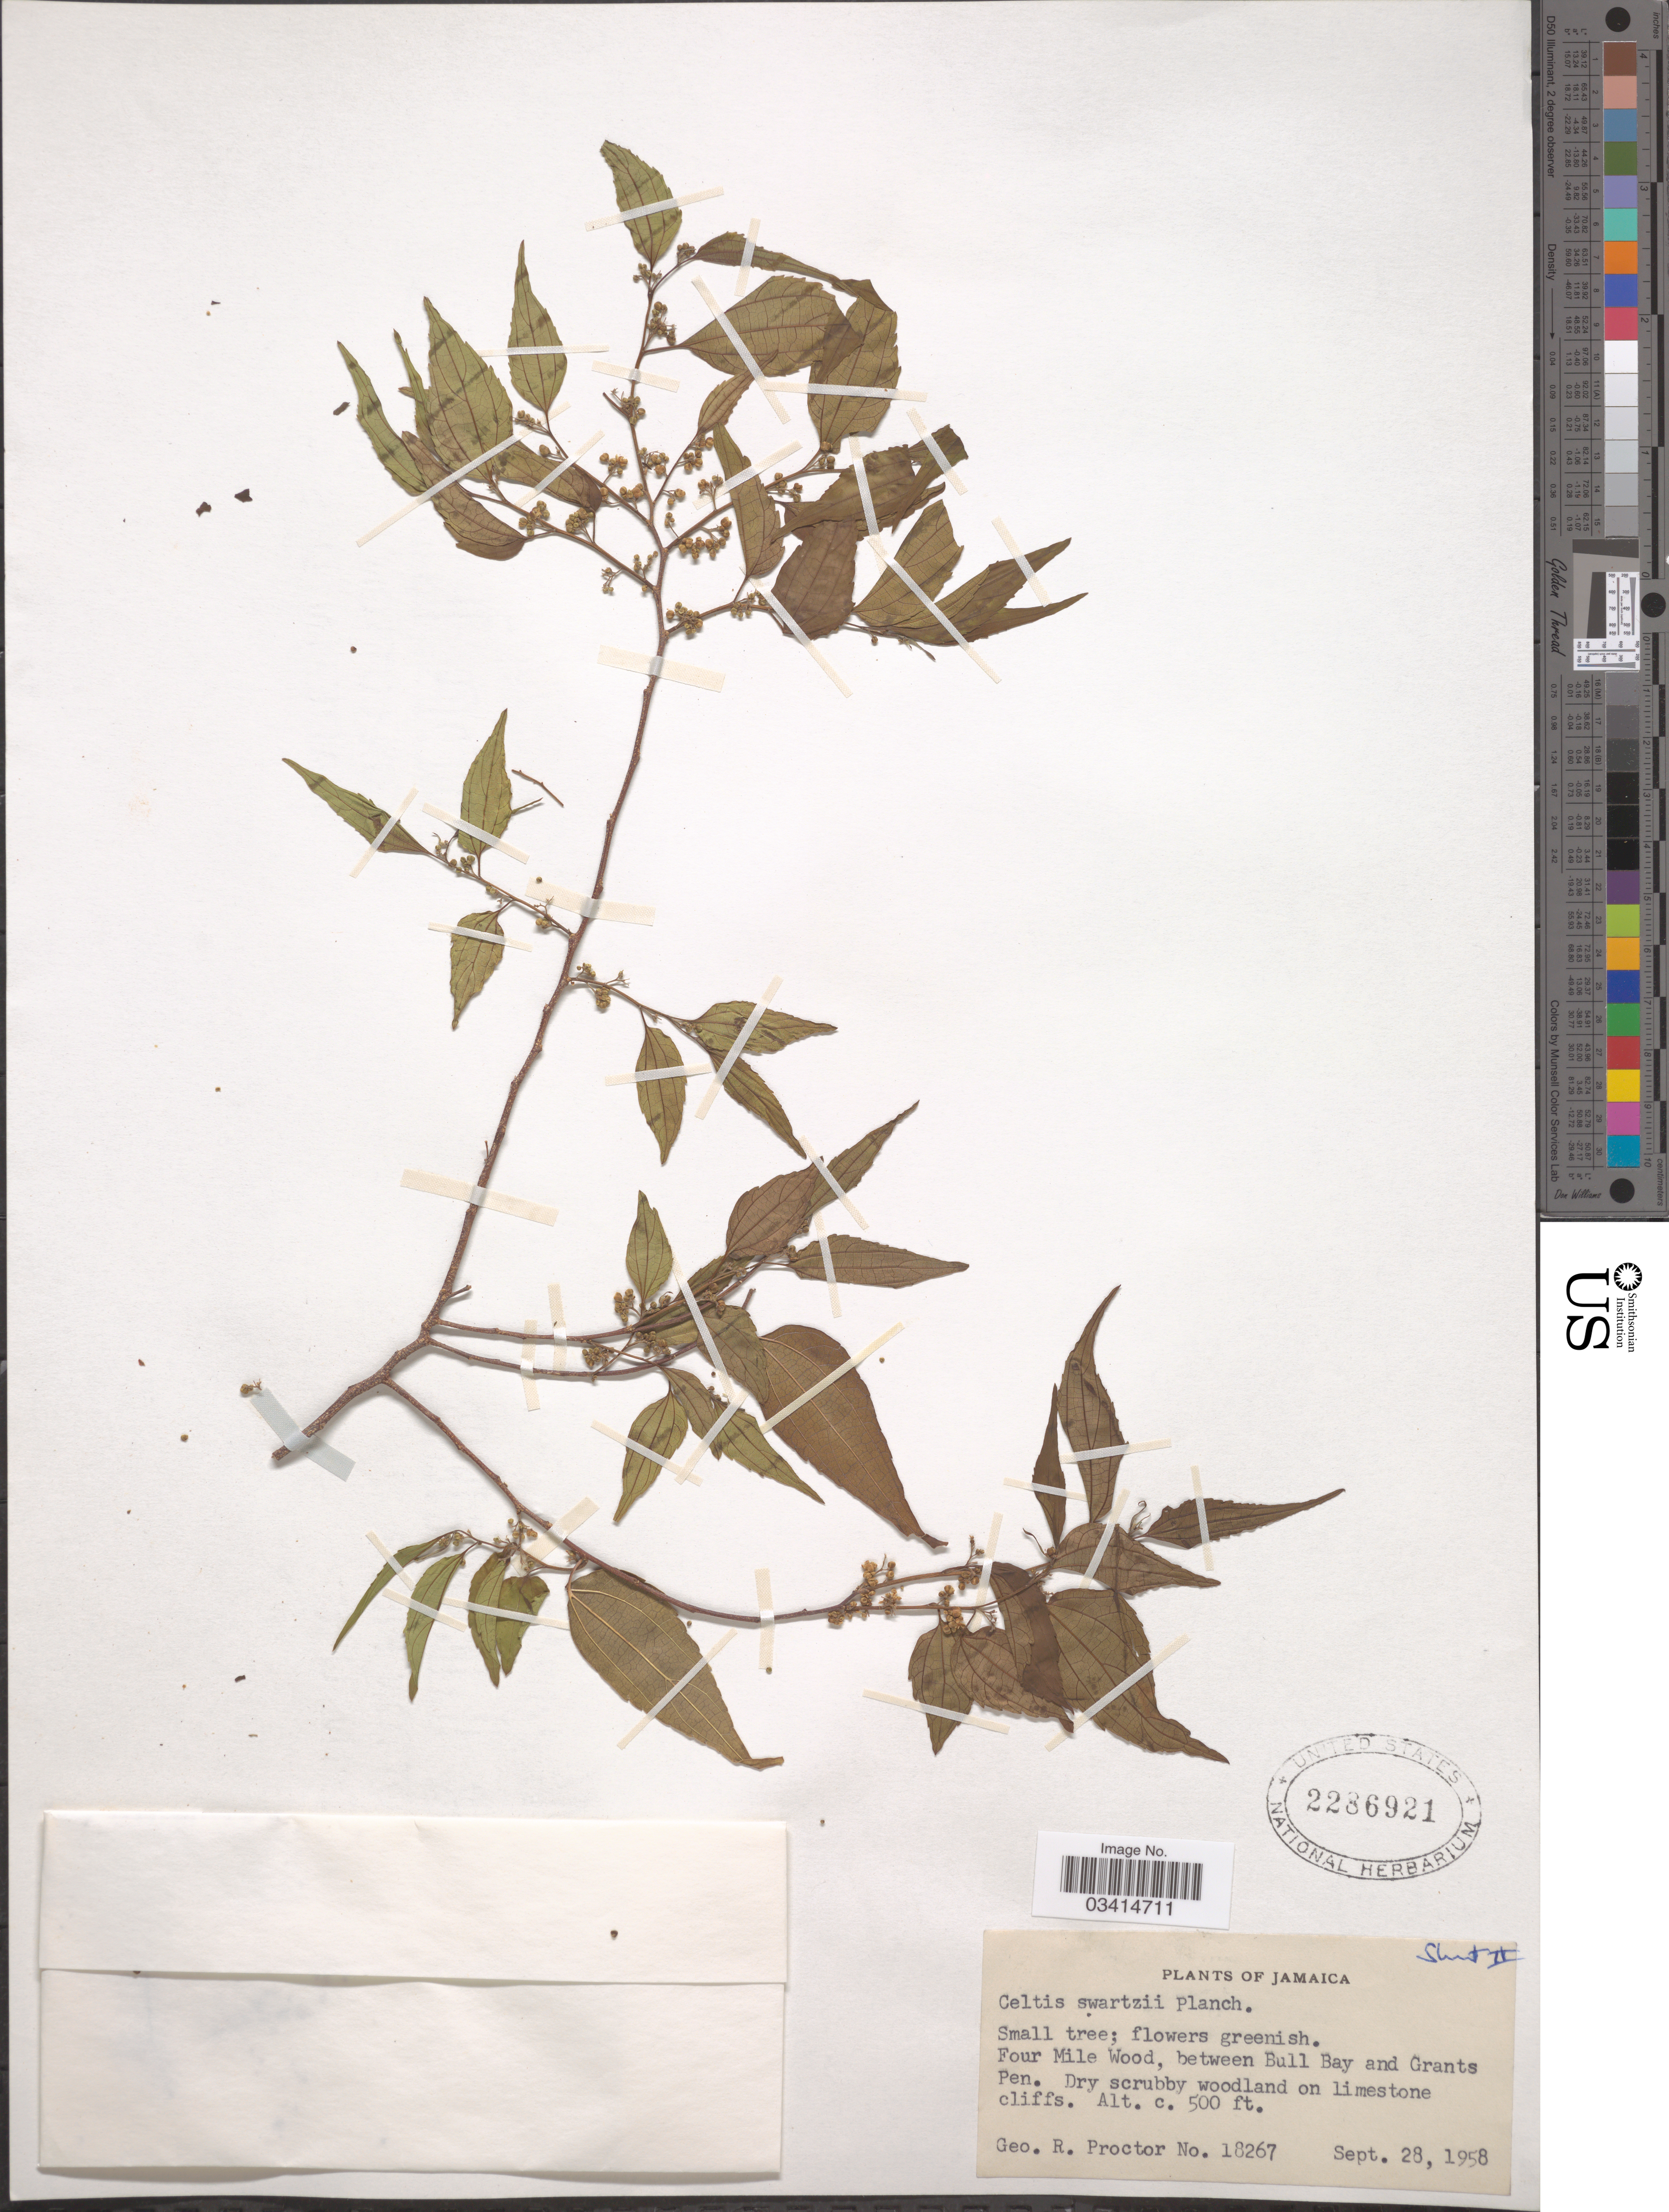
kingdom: Plantae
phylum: Tracheophyta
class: Magnoliopsida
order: Rosales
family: Cannabaceae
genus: Celtis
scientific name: Celtis swartzii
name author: Planch.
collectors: G. R. Proctor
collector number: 18267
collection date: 1958-09-28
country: Jamaica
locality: Four Mile Wood, between Bull Bay and Grants Pen.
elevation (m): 152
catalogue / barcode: US 2286921